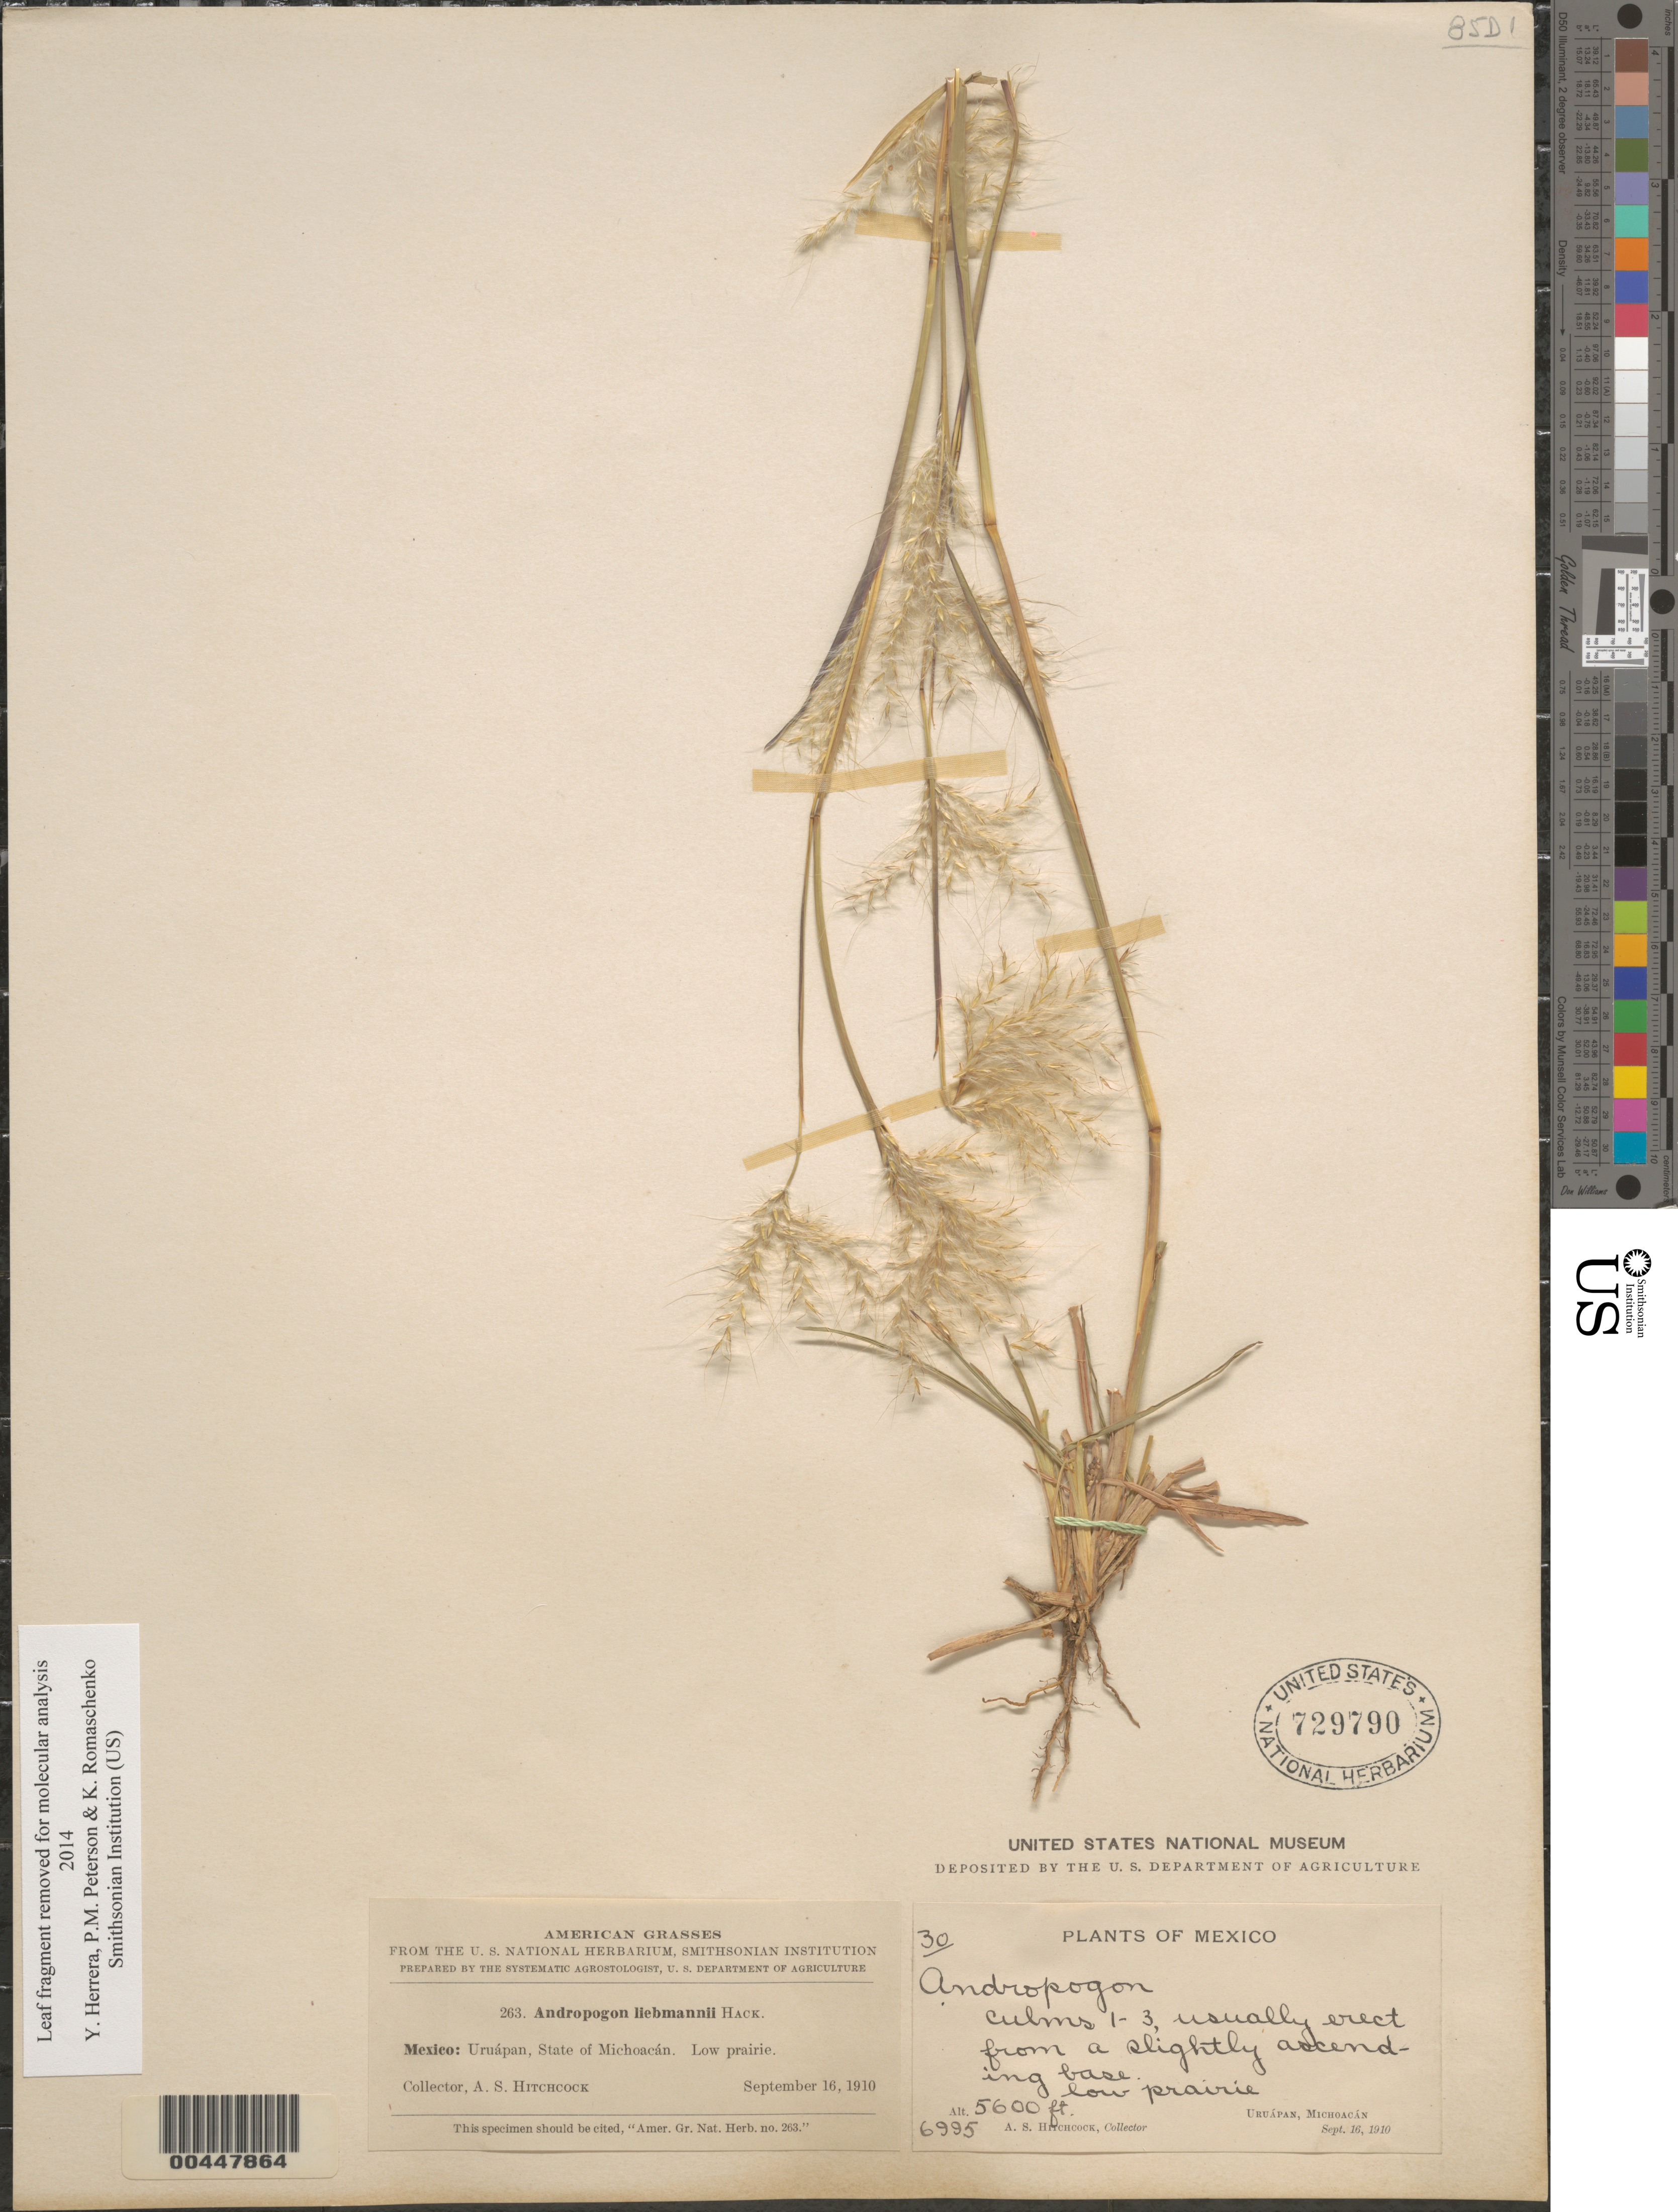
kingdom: Plantae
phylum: Tracheophyta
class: Liliopsida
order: Poales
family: Poaceae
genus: Andropogon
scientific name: Andropogon liebmannii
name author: Hack.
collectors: A. S. Hitchcock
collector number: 6995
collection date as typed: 16 Sep 1910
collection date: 1910-09-16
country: Mexico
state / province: Michoacán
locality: Urápan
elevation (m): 1707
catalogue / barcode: US 729790